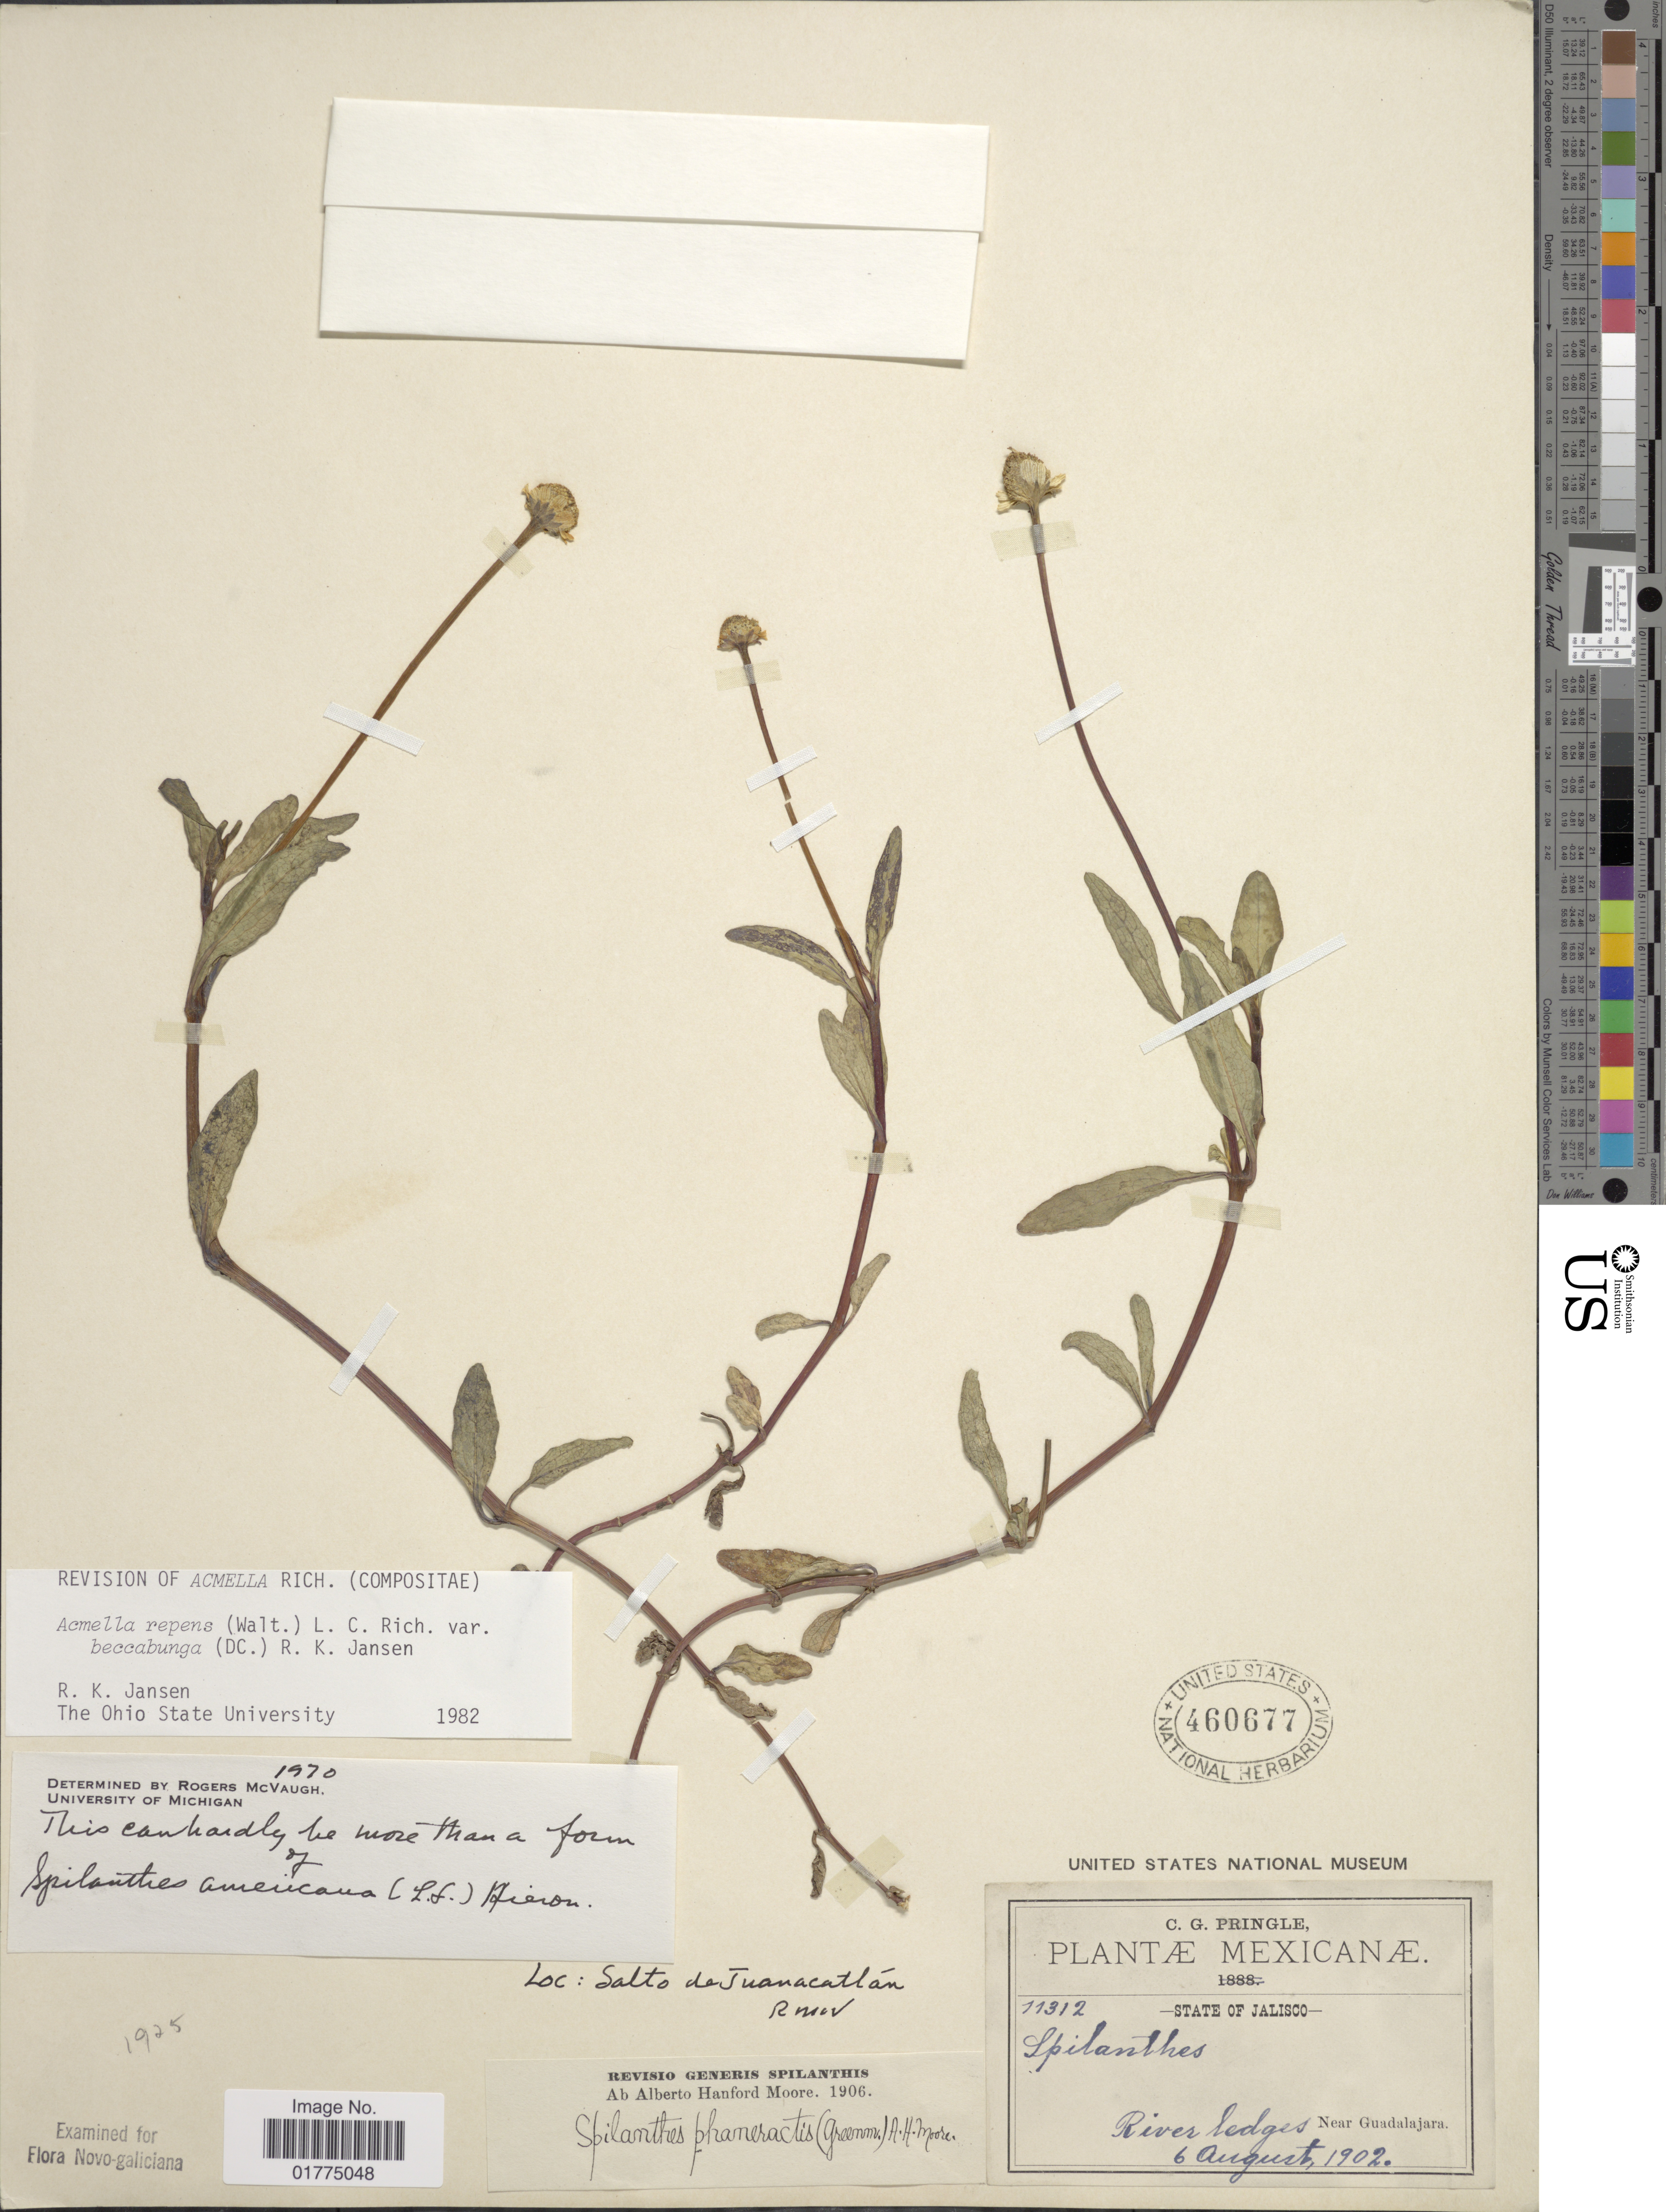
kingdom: Plantae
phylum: Tracheophyta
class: Magnoliopsida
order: Asterales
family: Asteraceae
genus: Acmella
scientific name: Acmella repens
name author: (Walter) Rich.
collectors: C. G. Pringle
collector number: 11312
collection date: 1902-08-06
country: Mexico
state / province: Jalisco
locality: State of Jalisco. River ledges. Near Guadalajara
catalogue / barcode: US 460677